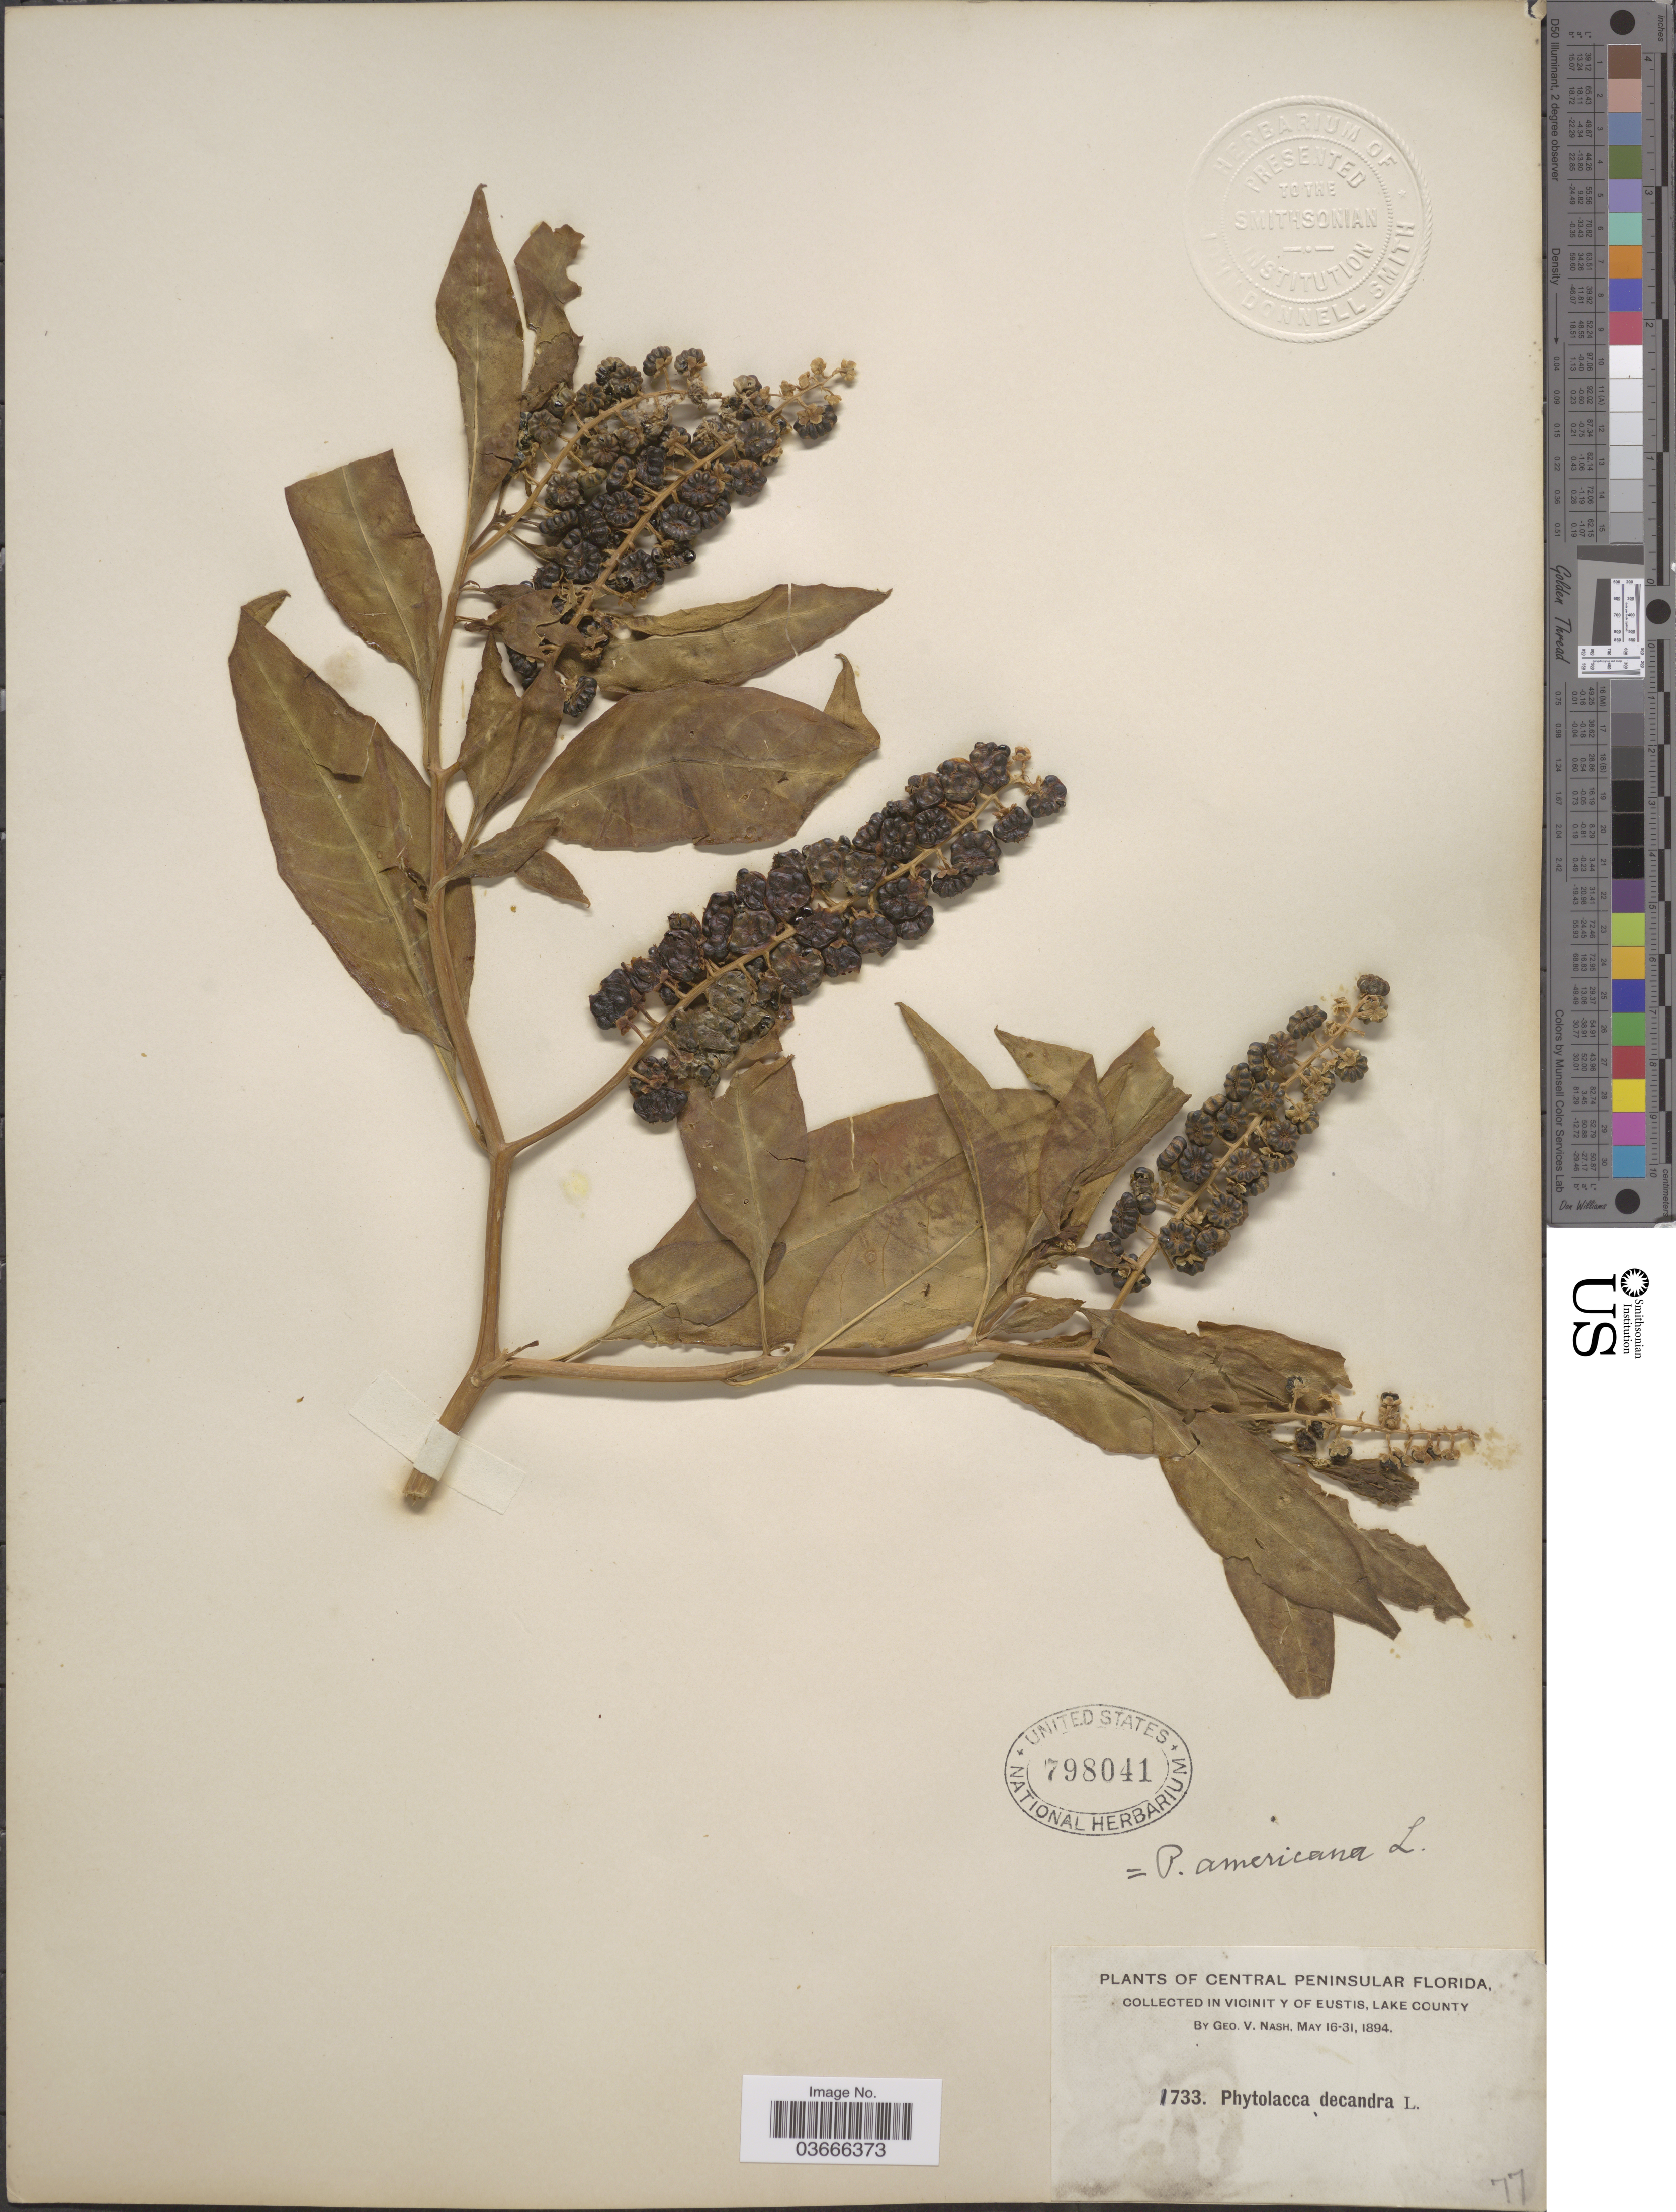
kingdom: Plantae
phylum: Tracheophyta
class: Magnoliopsida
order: Caryophyllales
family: Phytolaccaceae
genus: Phytolacca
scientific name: Phytolacca americana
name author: L.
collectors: G. V. Nash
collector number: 1733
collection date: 1894-05-16/1894-05-31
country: United States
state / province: Florida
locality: Central Peninsular Florida. In vicinity of Eustis, Lake County.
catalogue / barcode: US 798041